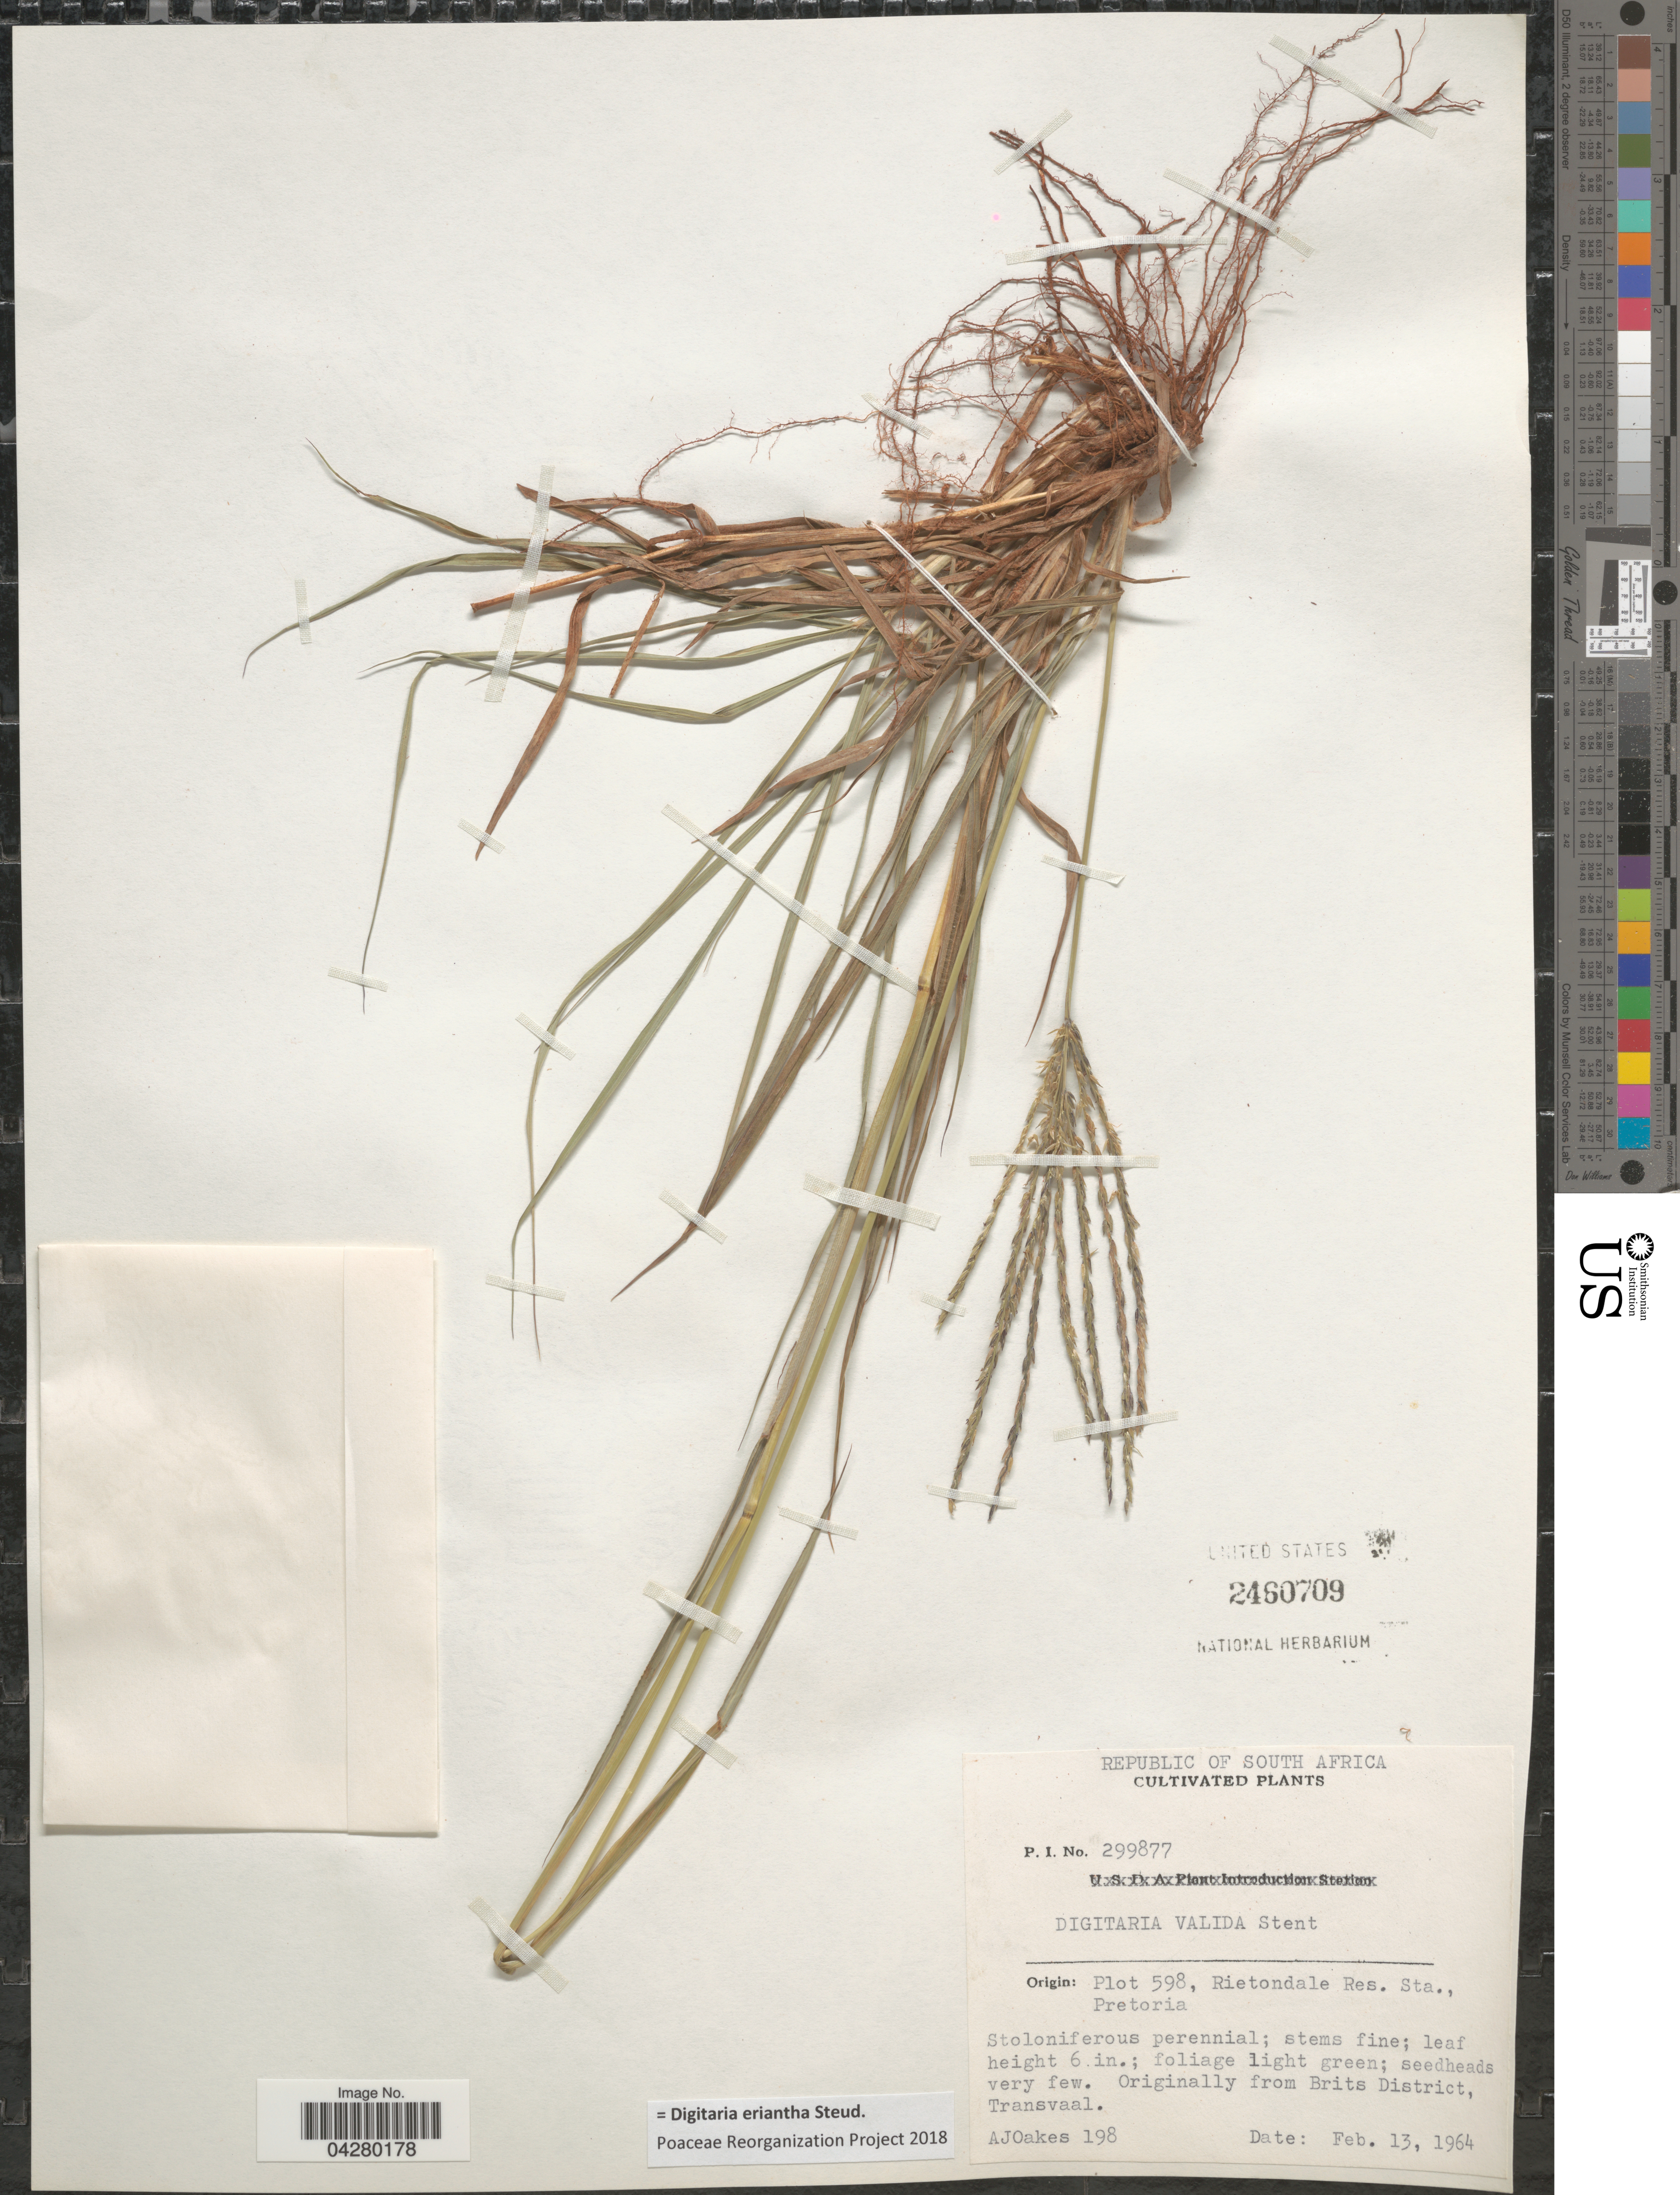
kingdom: Plantae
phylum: Tracheophyta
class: Liliopsida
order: Poales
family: Poaceae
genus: Digitaria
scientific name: Digitaria eriantha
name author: Steud.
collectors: A. Oakes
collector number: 198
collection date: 1964-02-13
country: South Africa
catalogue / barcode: US 2460709